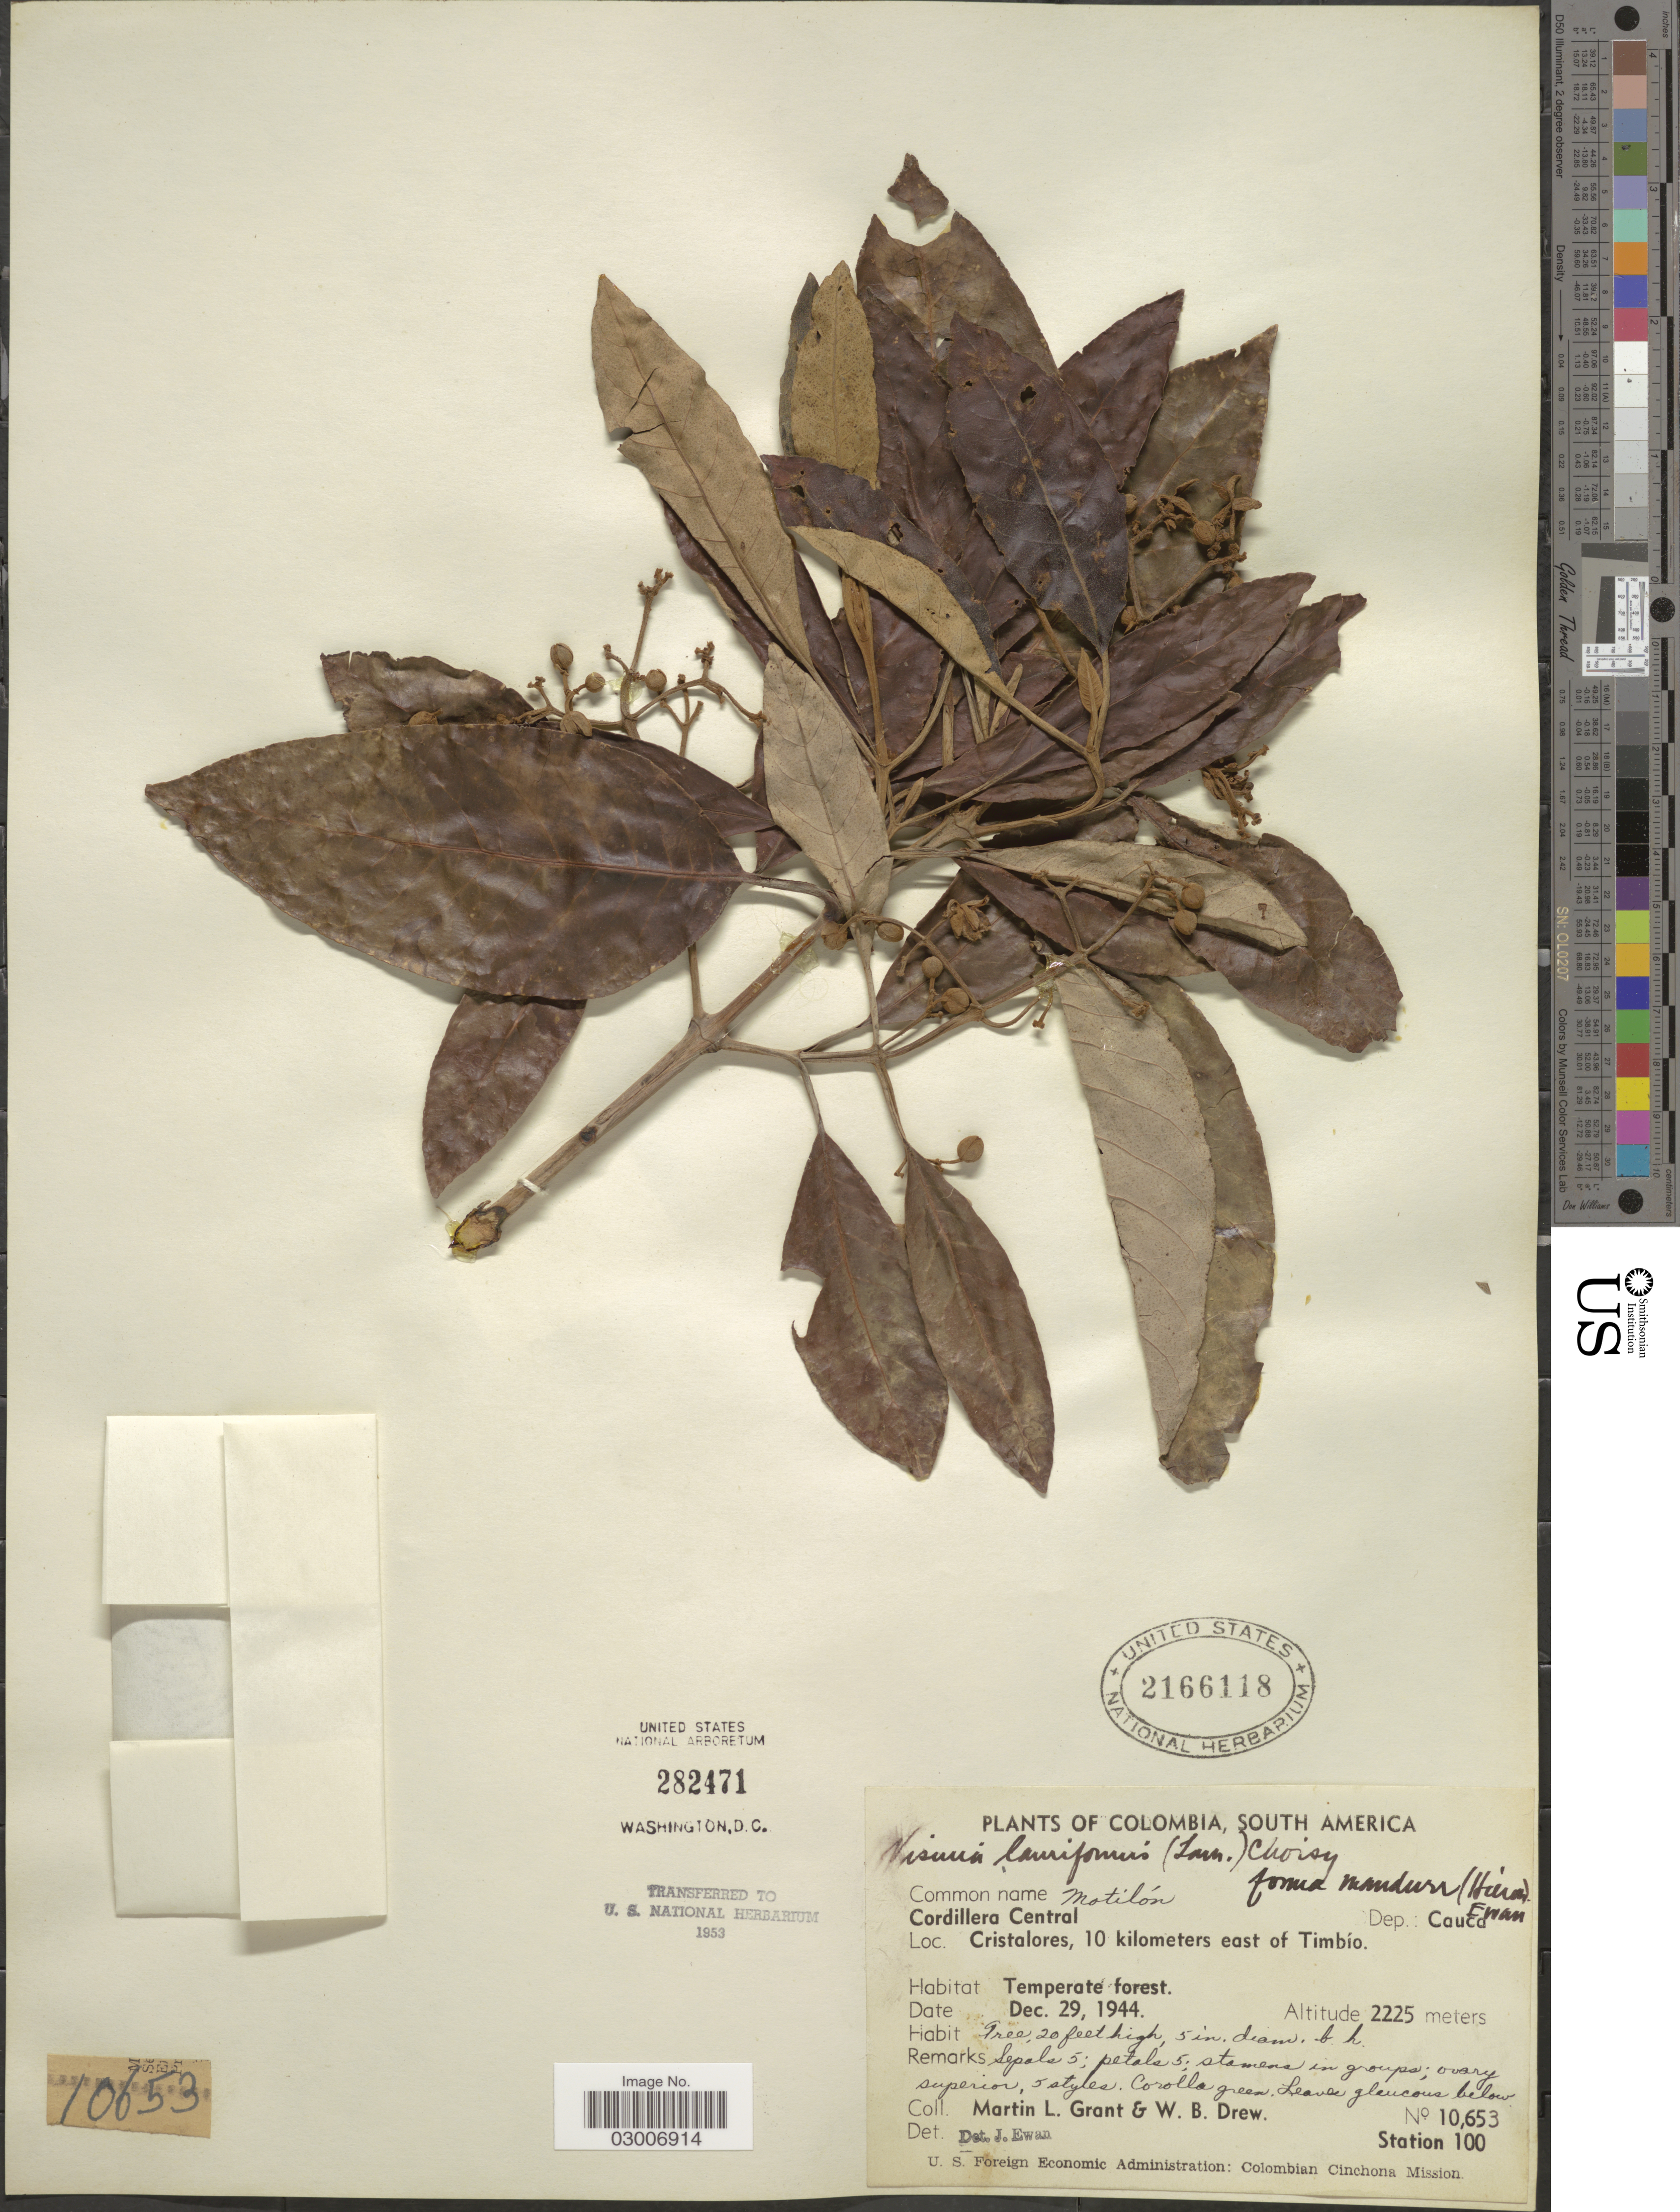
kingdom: Plantae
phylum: Tracheophyta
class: Magnoliopsida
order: Malpighiales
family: Hypericaceae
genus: Vismia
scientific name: Vismia mandurr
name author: Hieron.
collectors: M. L. Grant & W. B. Drew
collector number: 10653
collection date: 1944-12-29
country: Colombia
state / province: Cauca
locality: Cordillera Central. Dep.: Cauca. Cristalores, 10 kilometers east of Timbío.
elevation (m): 2225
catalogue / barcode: US 2166118